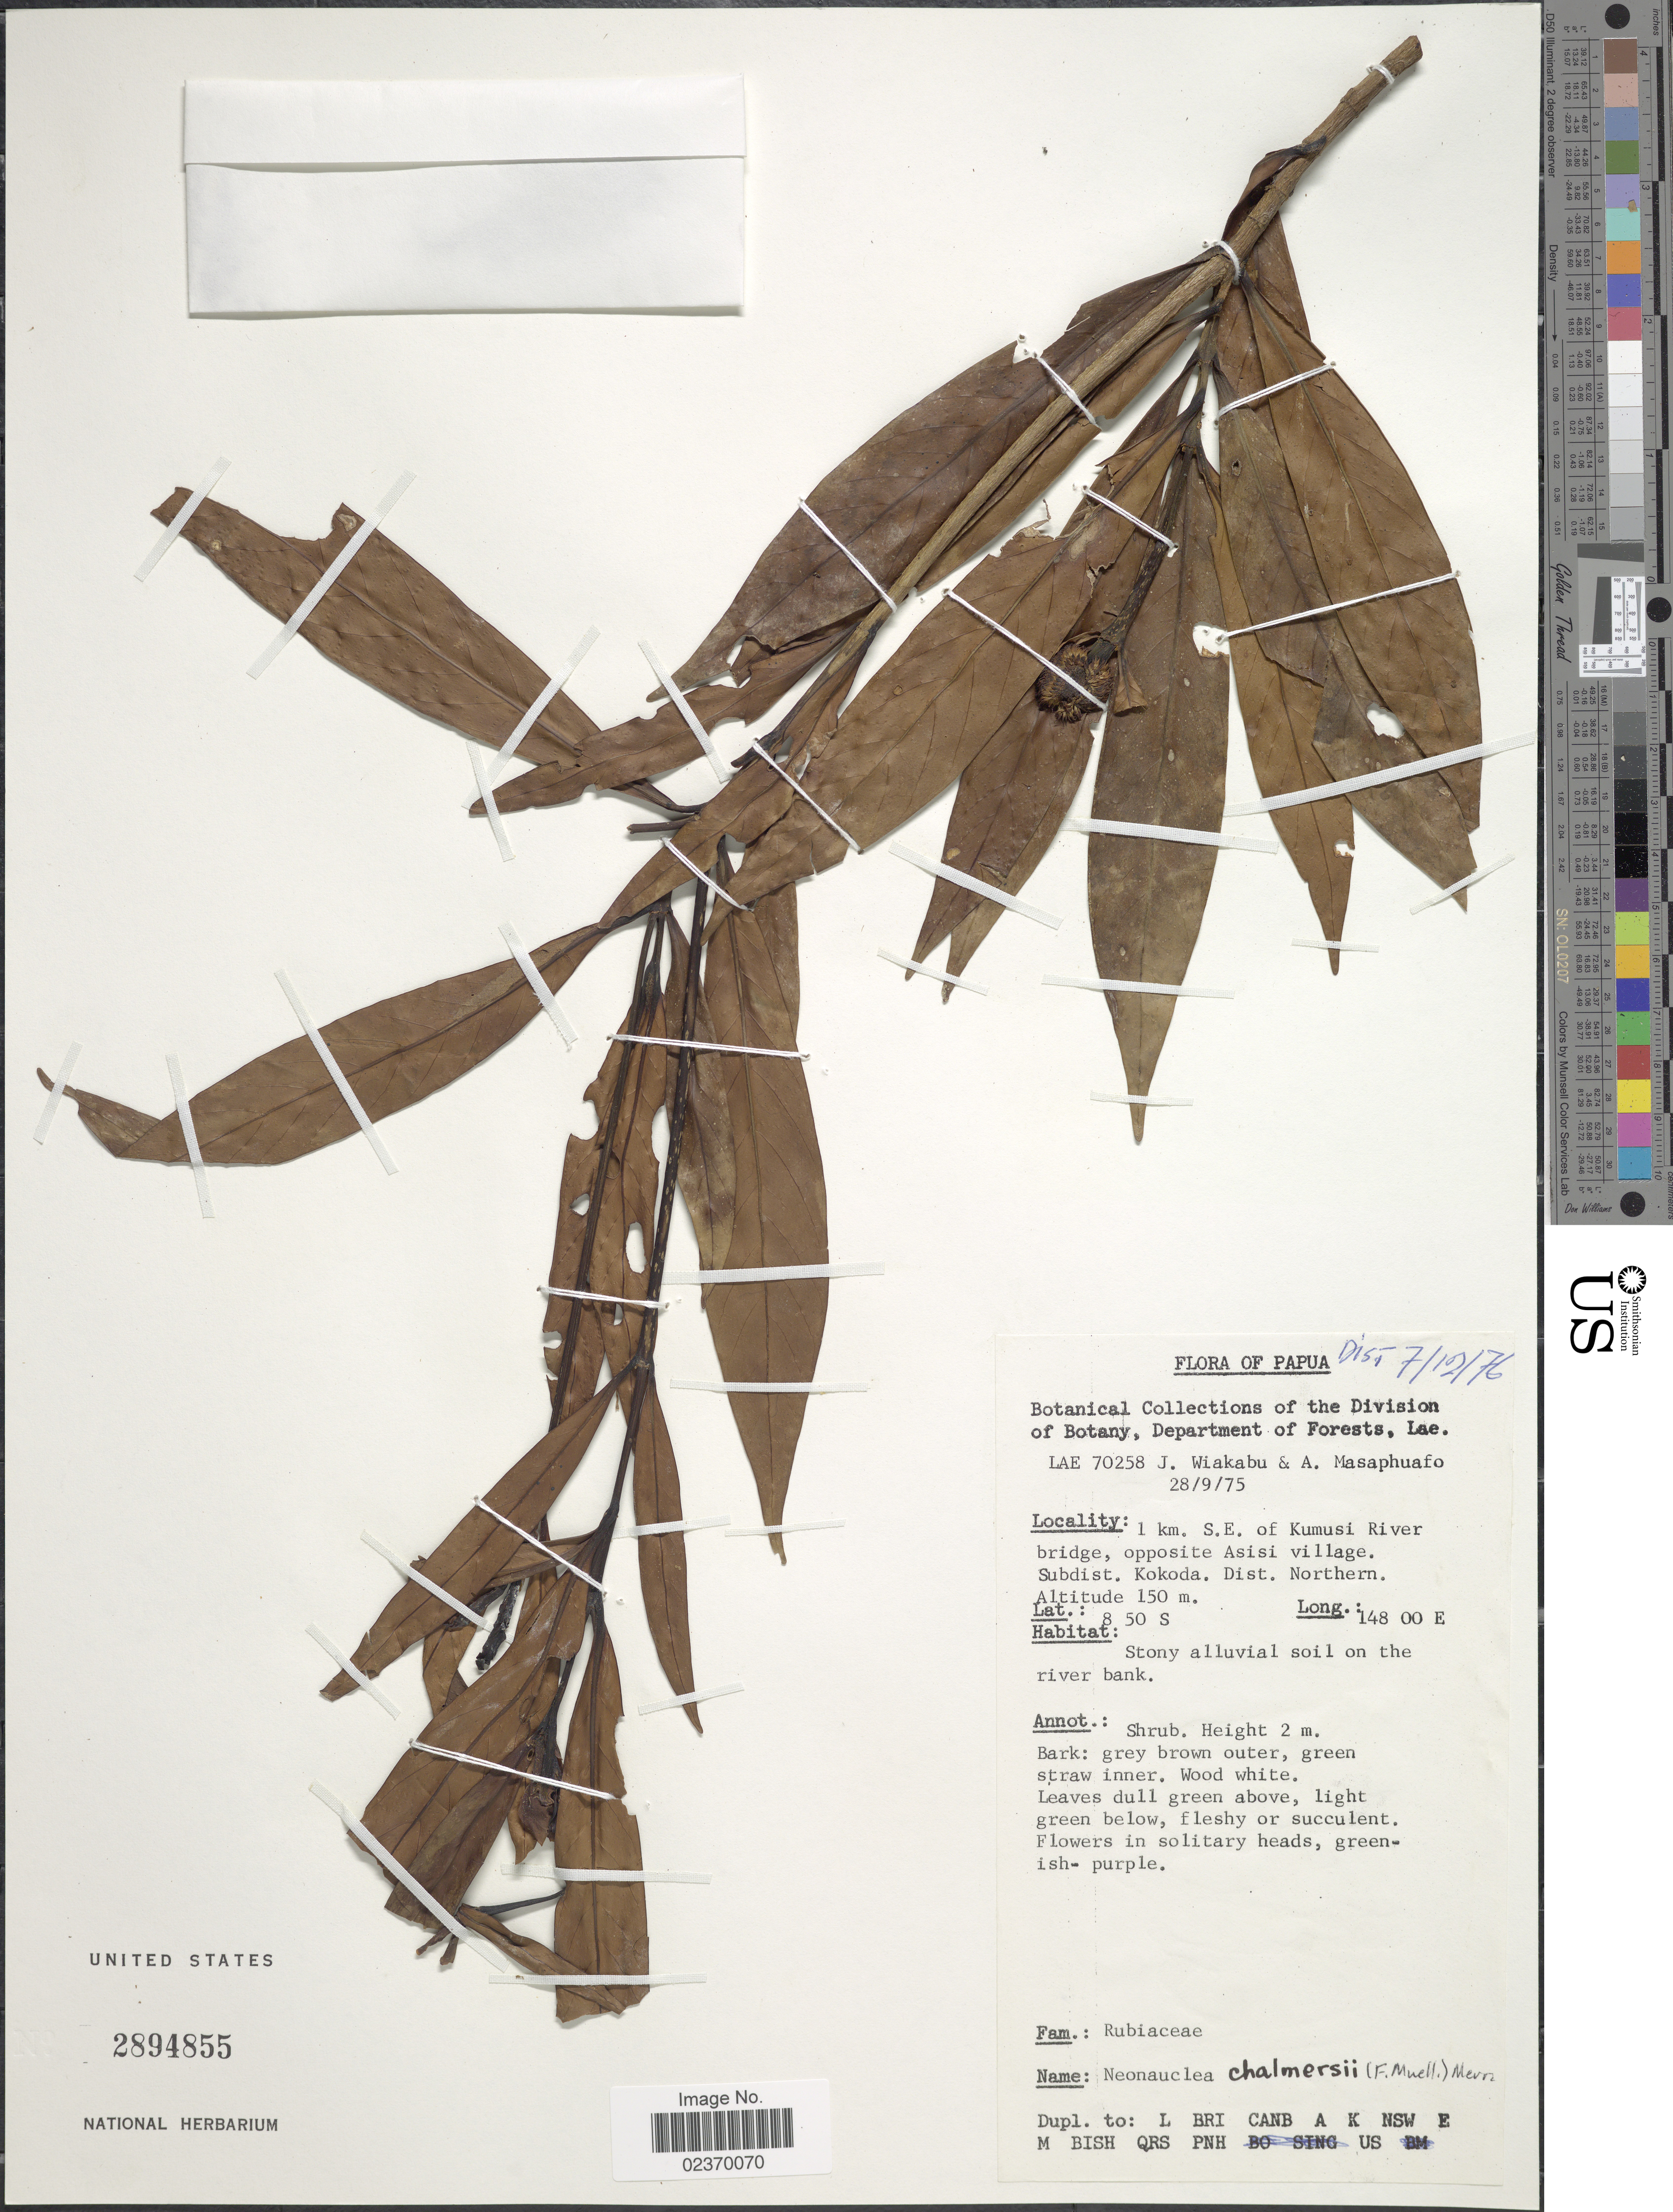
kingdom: Plantae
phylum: Tracheophyta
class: Magnoliopsida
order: Gentianales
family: Rubiaceae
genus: Neonauclea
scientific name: Neonauclea chalmersii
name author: Merr.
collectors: J. Wiakabu & A. Masaphuafo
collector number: LAE 70258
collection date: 1975-09-28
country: Papua New Guinea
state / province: Northern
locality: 1 km S.E. of Kumusi River bridge, opposite Asisi village. Subdist. kokoda. Dist. Northern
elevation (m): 150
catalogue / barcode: US 2894855